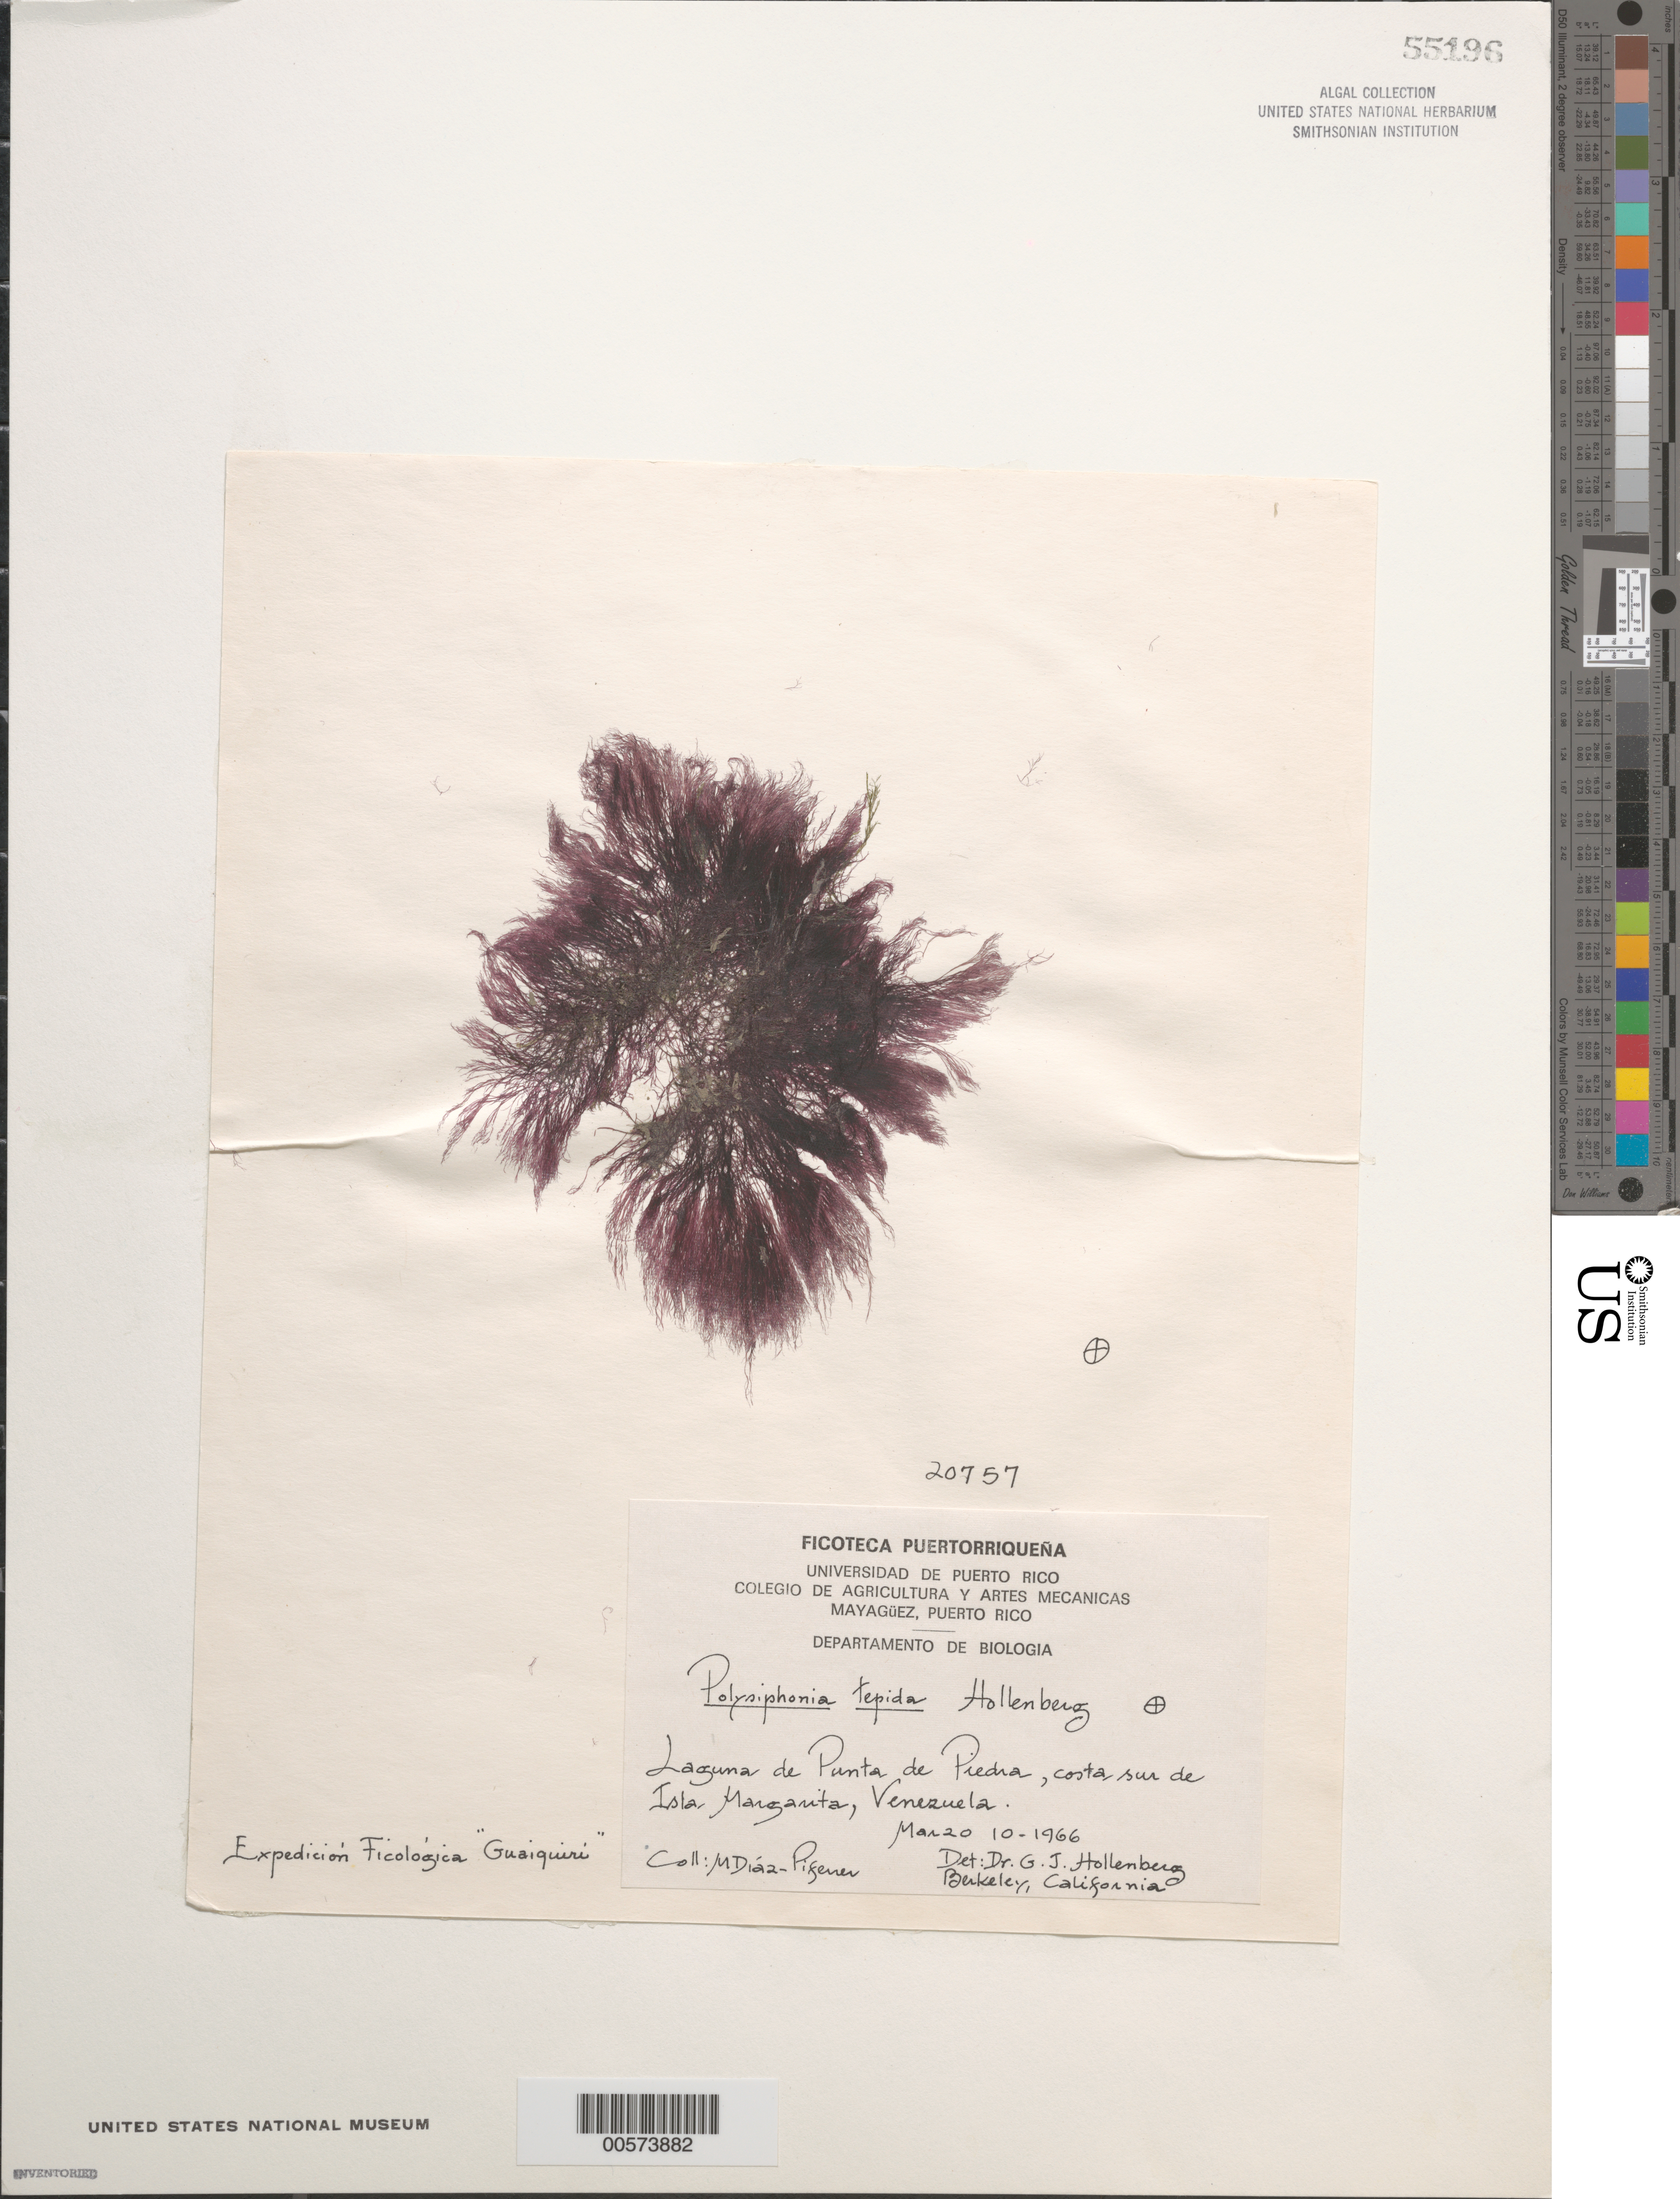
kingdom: Plantae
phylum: Rhodophyta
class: Florideophyceae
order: Ceramiales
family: Rhodomelaceae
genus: Polysiphonia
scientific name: Polysiphonia foetidissima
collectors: M. Diaz-Piferrer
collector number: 20757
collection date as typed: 10 Mar 1966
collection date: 1966-03-10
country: Venezuela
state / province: Nueva Esparta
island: Margarita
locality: Isla margarita, laguna de punta de piedra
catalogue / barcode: US 55196